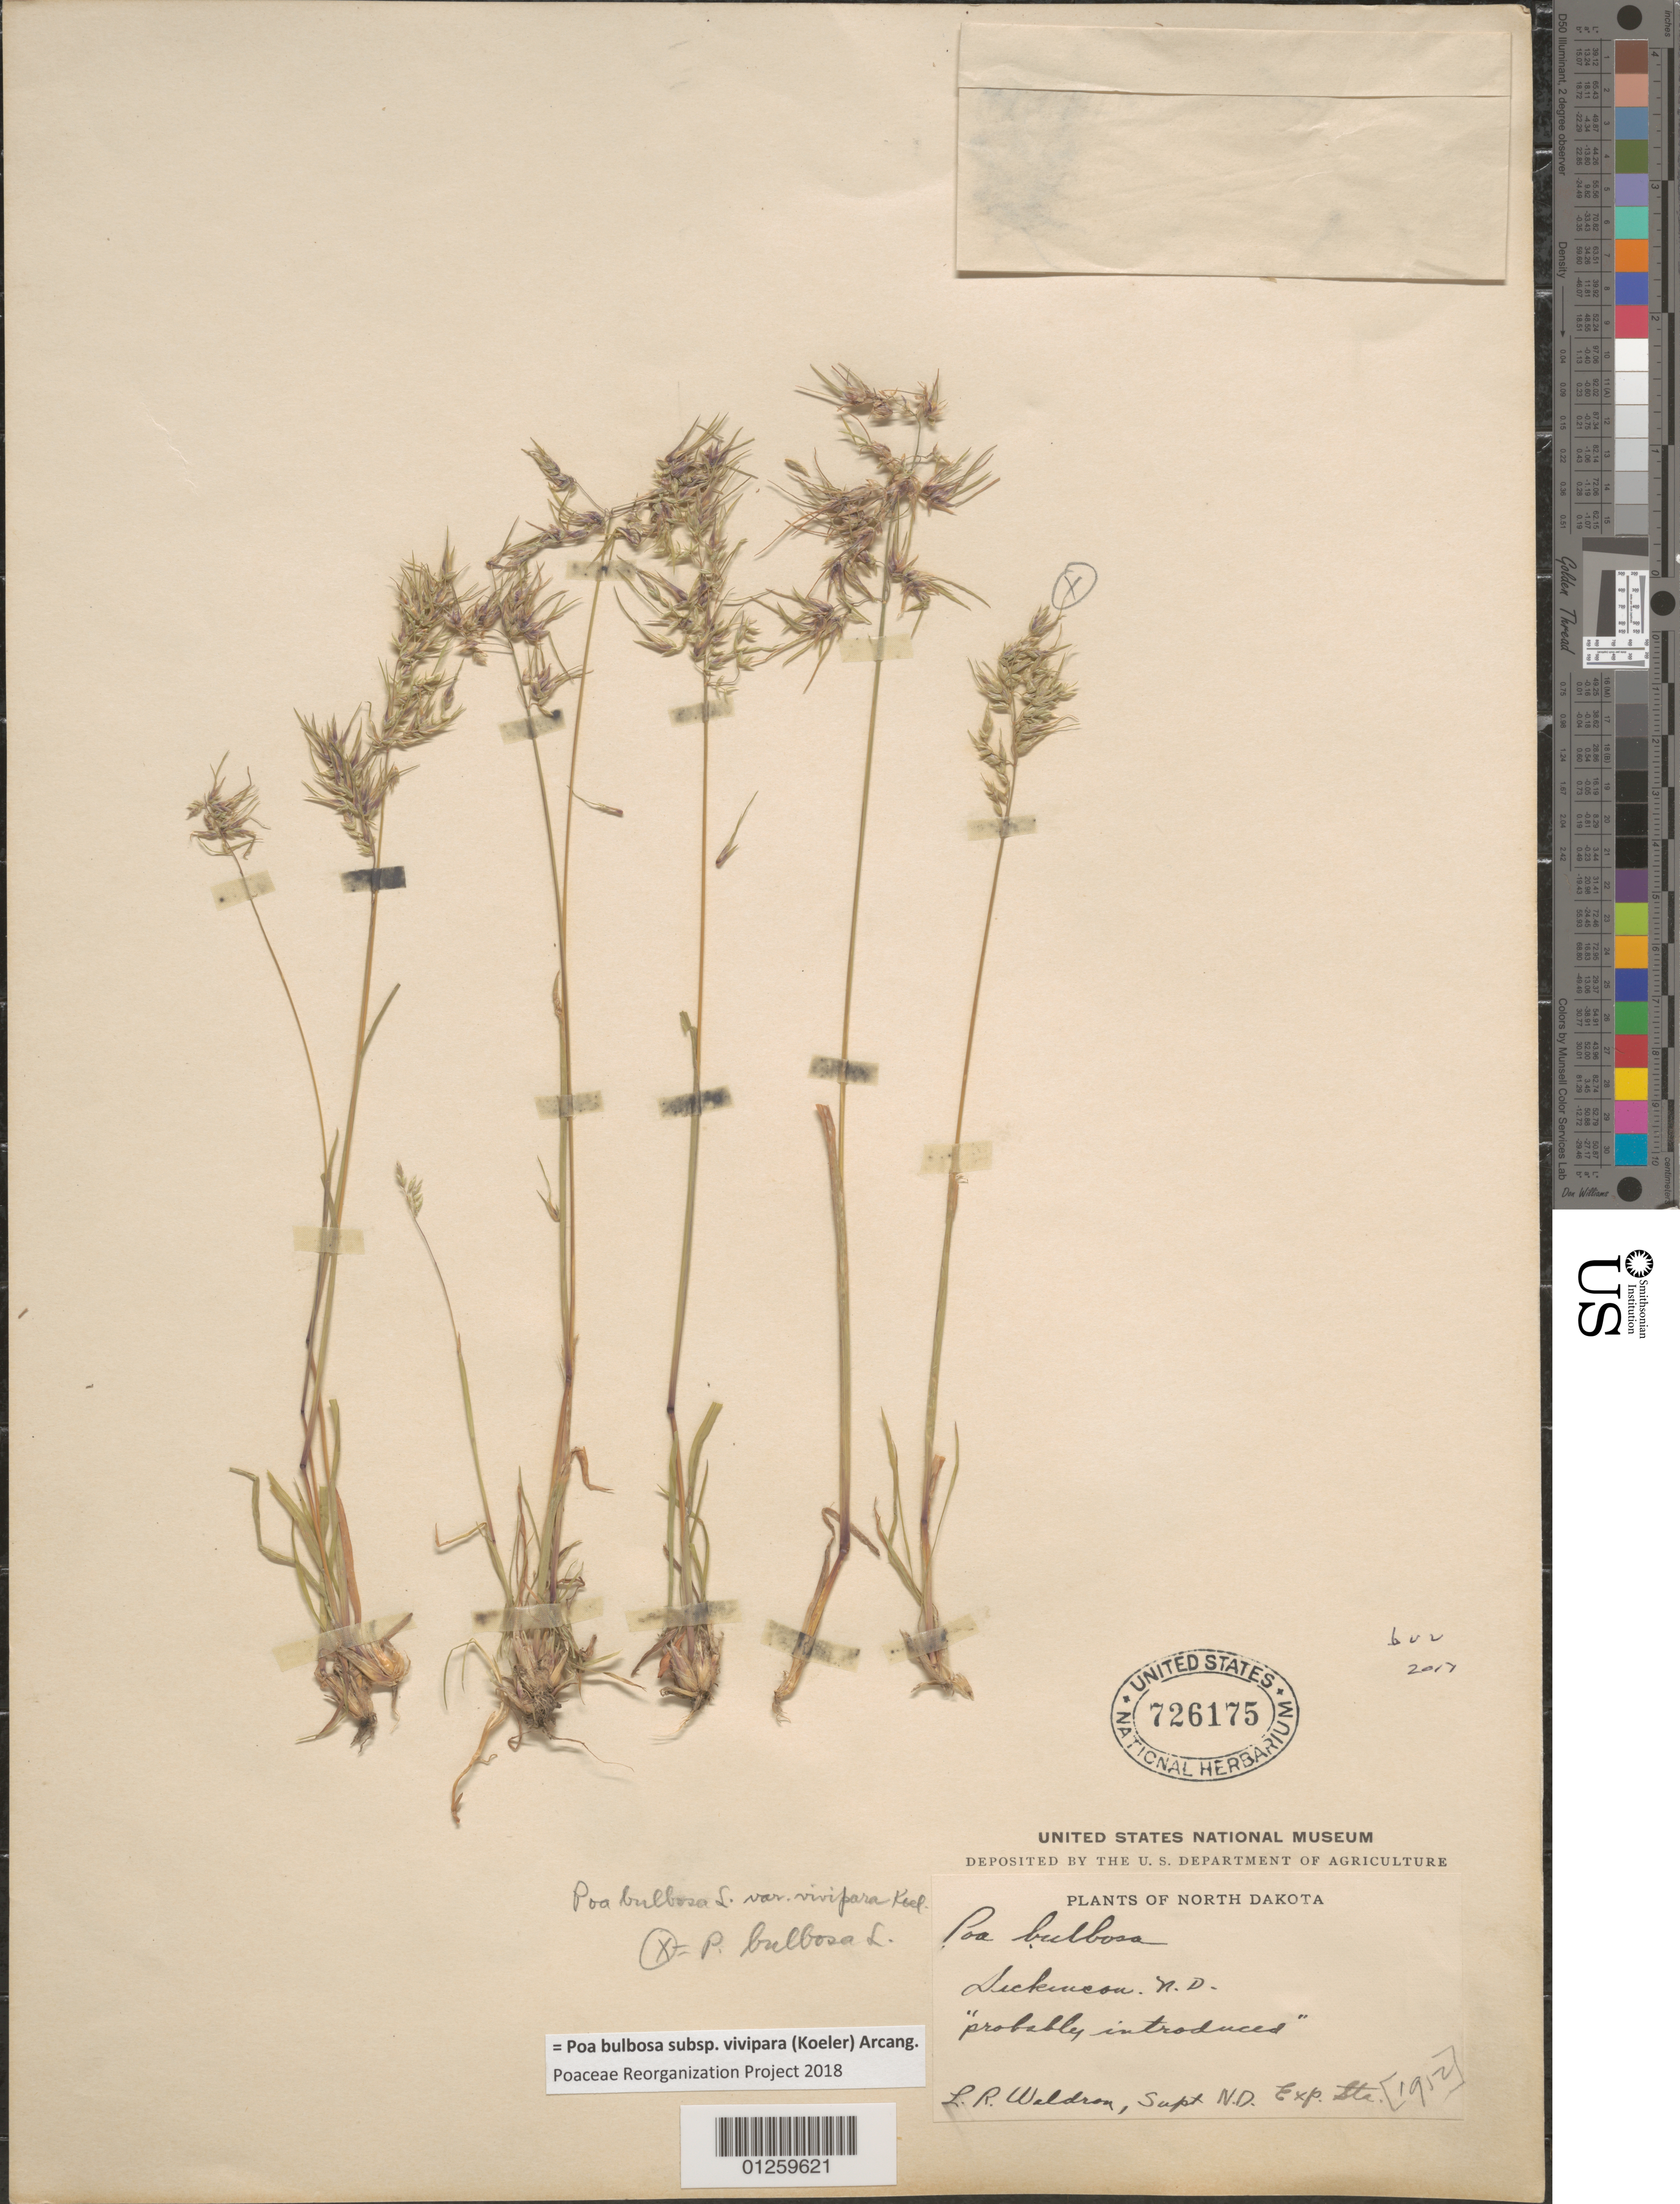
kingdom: Plantae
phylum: Tracheophyta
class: Liliopsida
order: Poales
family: Poaceae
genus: Poa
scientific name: Poa bulbosa subsp. vivipara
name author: (Koeler) Arcang.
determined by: Poaceae Reorganization Project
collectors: L. Waldron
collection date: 1912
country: United States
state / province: North Dakota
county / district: Stark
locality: no coll number.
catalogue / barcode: US 726175